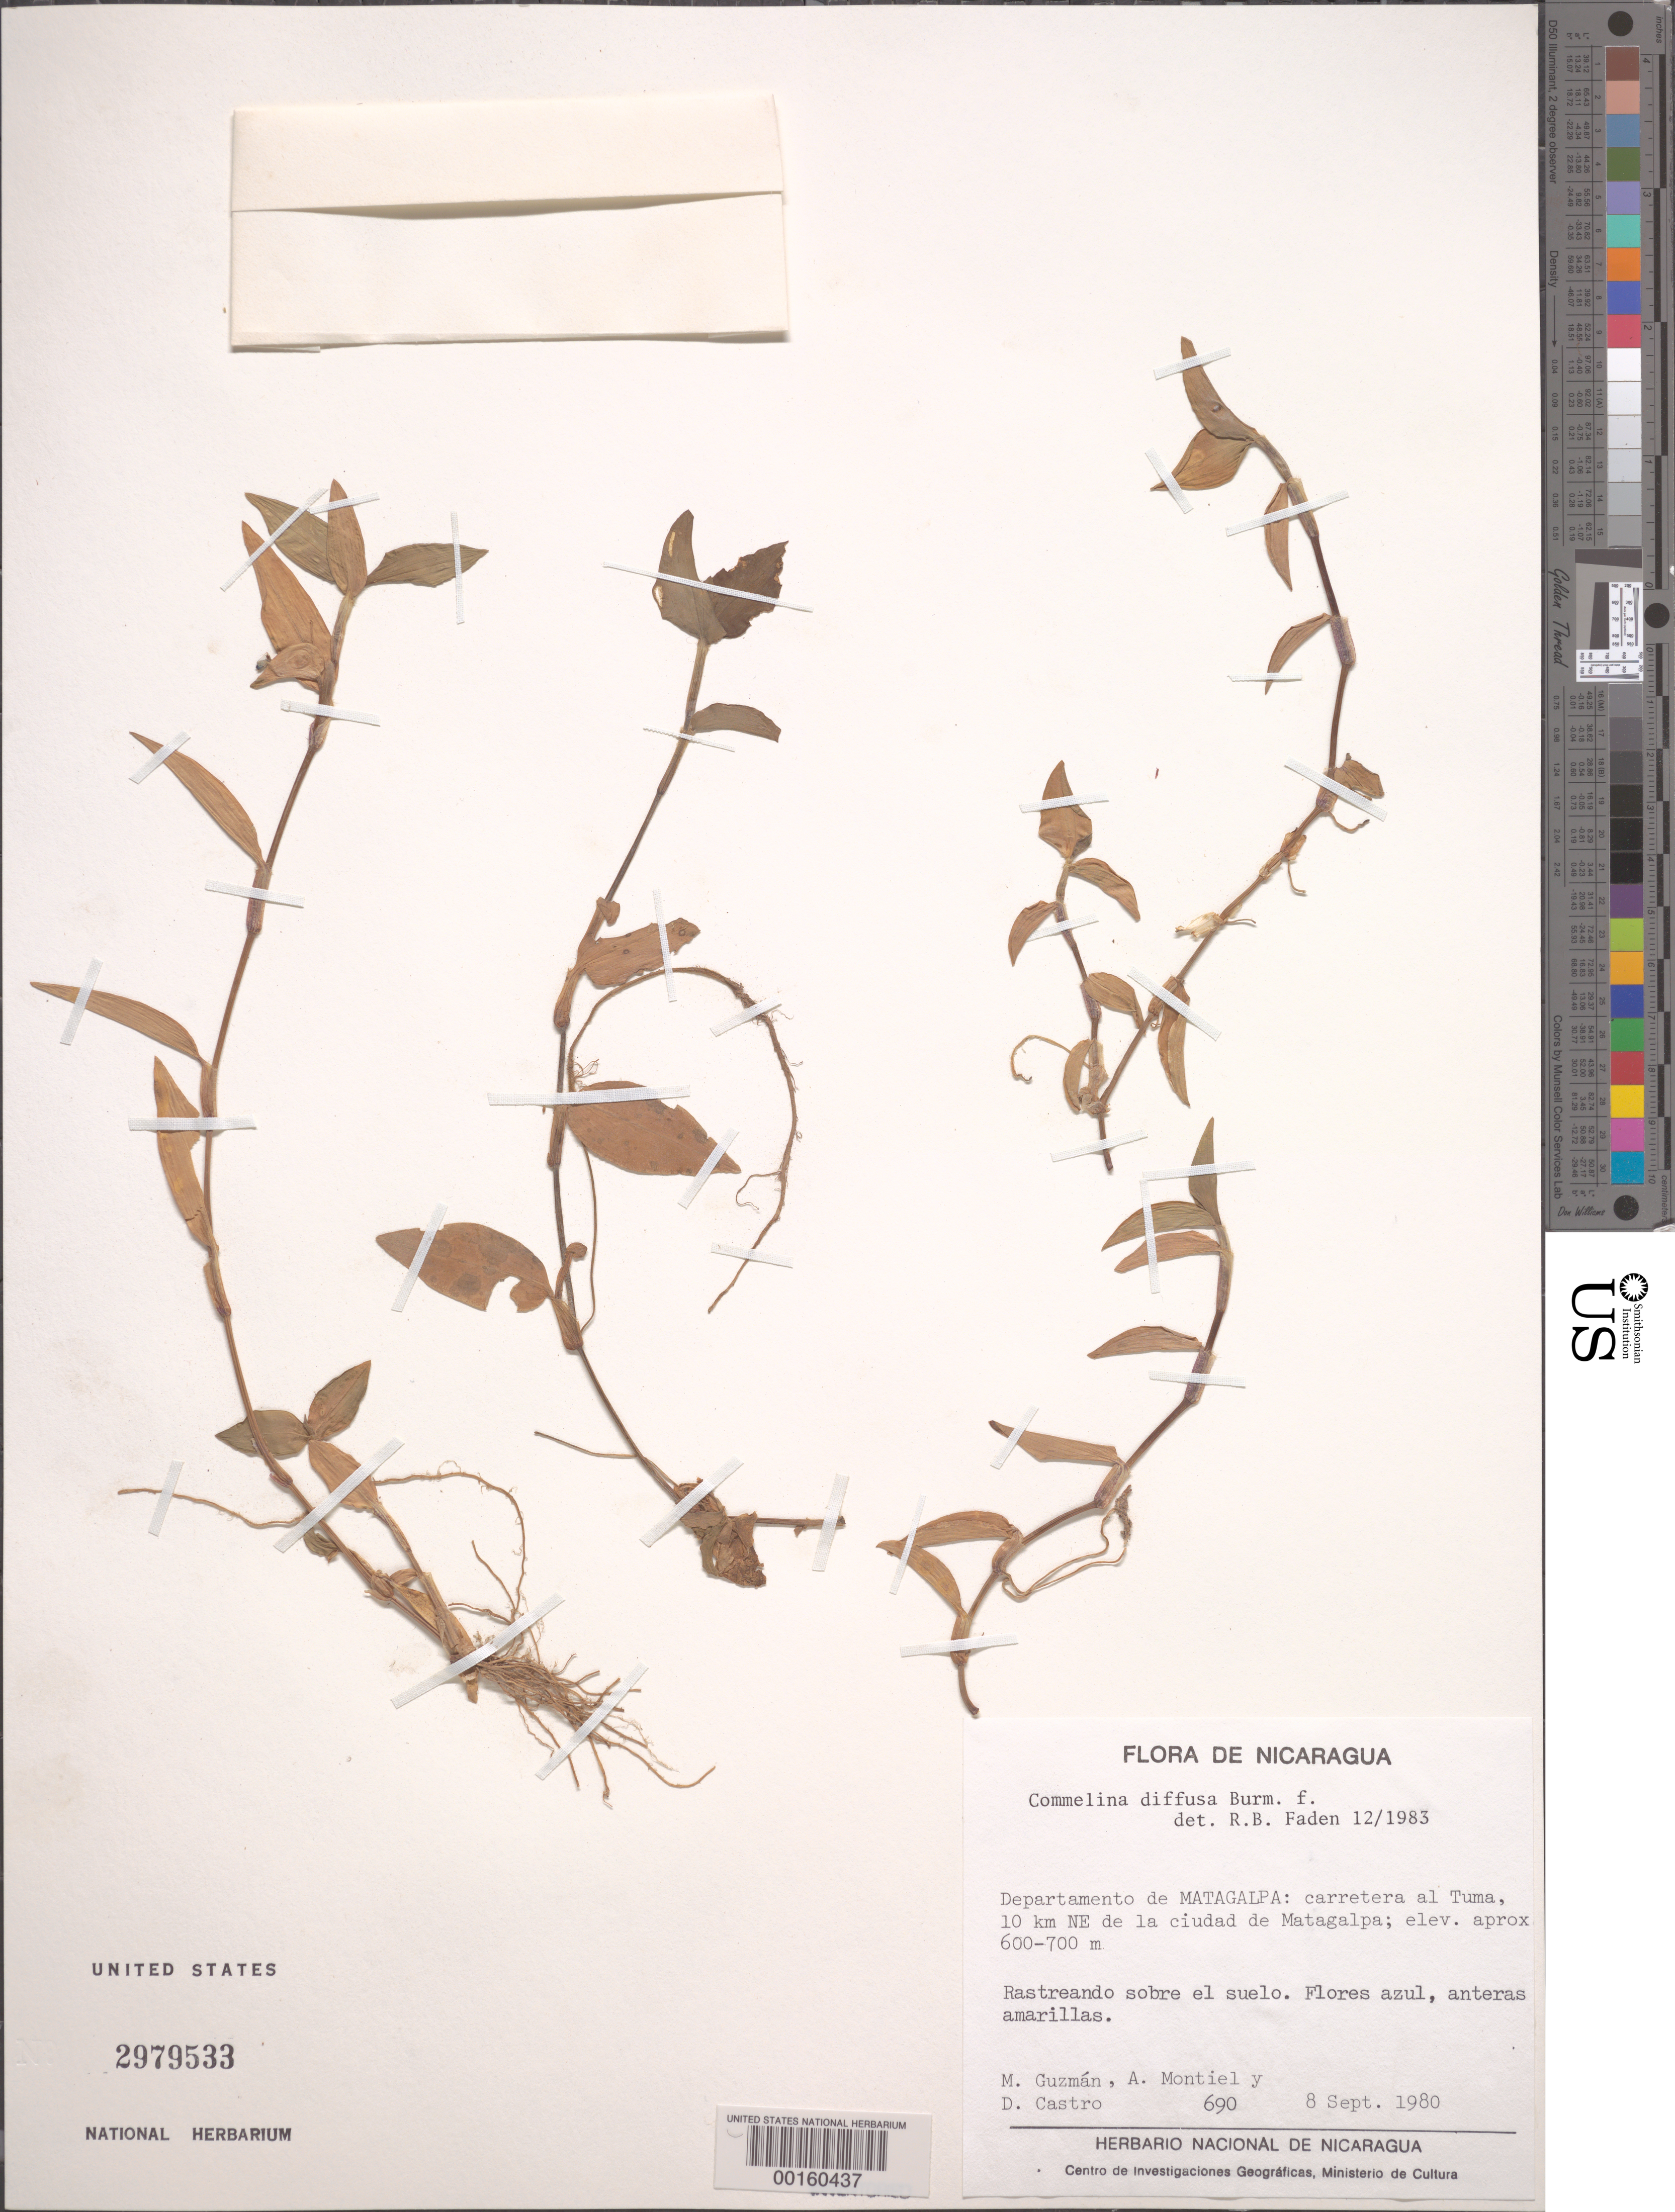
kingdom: Plantae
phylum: Tracheophyta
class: Liliopsida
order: Commelinales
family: Commelinaceae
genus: Commelina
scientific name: Commelina diffusa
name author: Burm. f.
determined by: Faden, Robert B., (US), Smithsonian Institution - National Museum of Natural History (UNITED STATES)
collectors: M. Guzman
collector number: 690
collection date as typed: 08 Sep 1980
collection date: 1980-09-08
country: Nicaragua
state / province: Matagalpa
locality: Ne of ciudad de matagalpa, carretera al tuma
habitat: Trailside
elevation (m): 600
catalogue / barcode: US 2979533